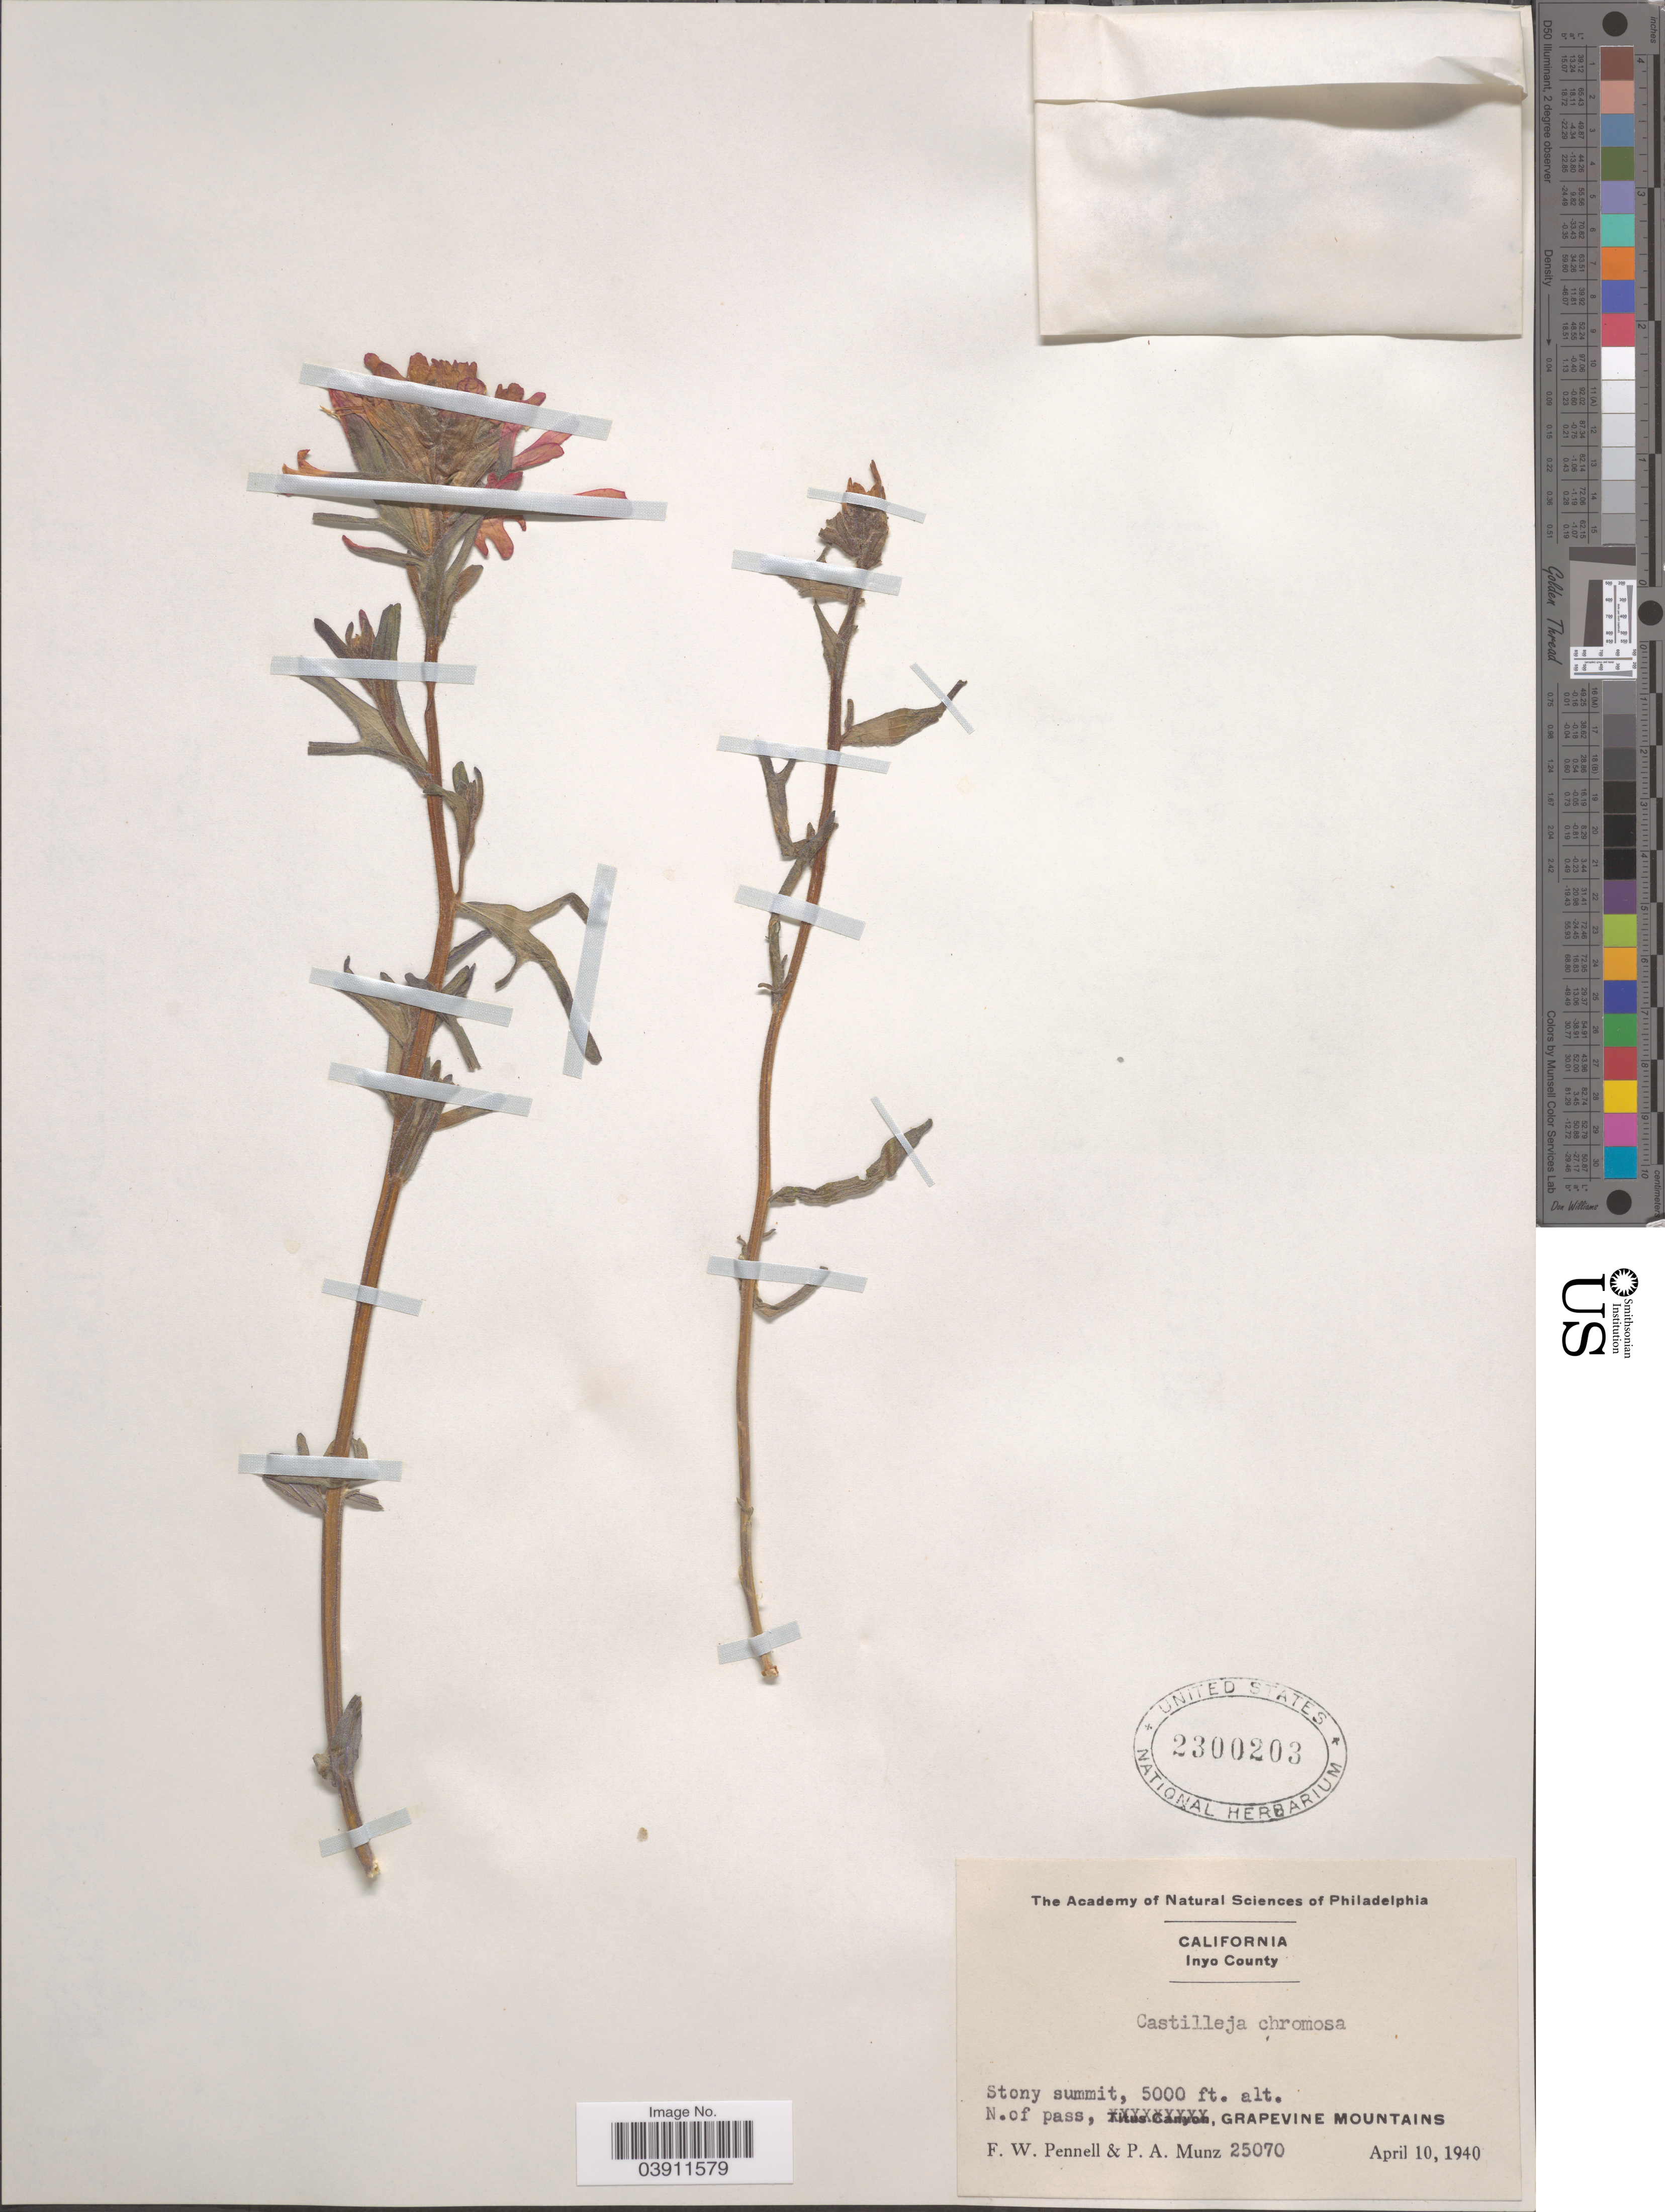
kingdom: Plantae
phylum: Tracheophyta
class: Magnoliopsida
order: Lamiales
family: Orobanchaceae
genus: Castilleja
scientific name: Castilleja chromosa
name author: A. Nelson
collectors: F. W. Pennell & P. A. Munz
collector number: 25070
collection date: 1940-04-10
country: United States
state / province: California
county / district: Inyo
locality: Inyo County. N. of pass, Grapevine Mountains.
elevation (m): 1524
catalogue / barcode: US 2300203